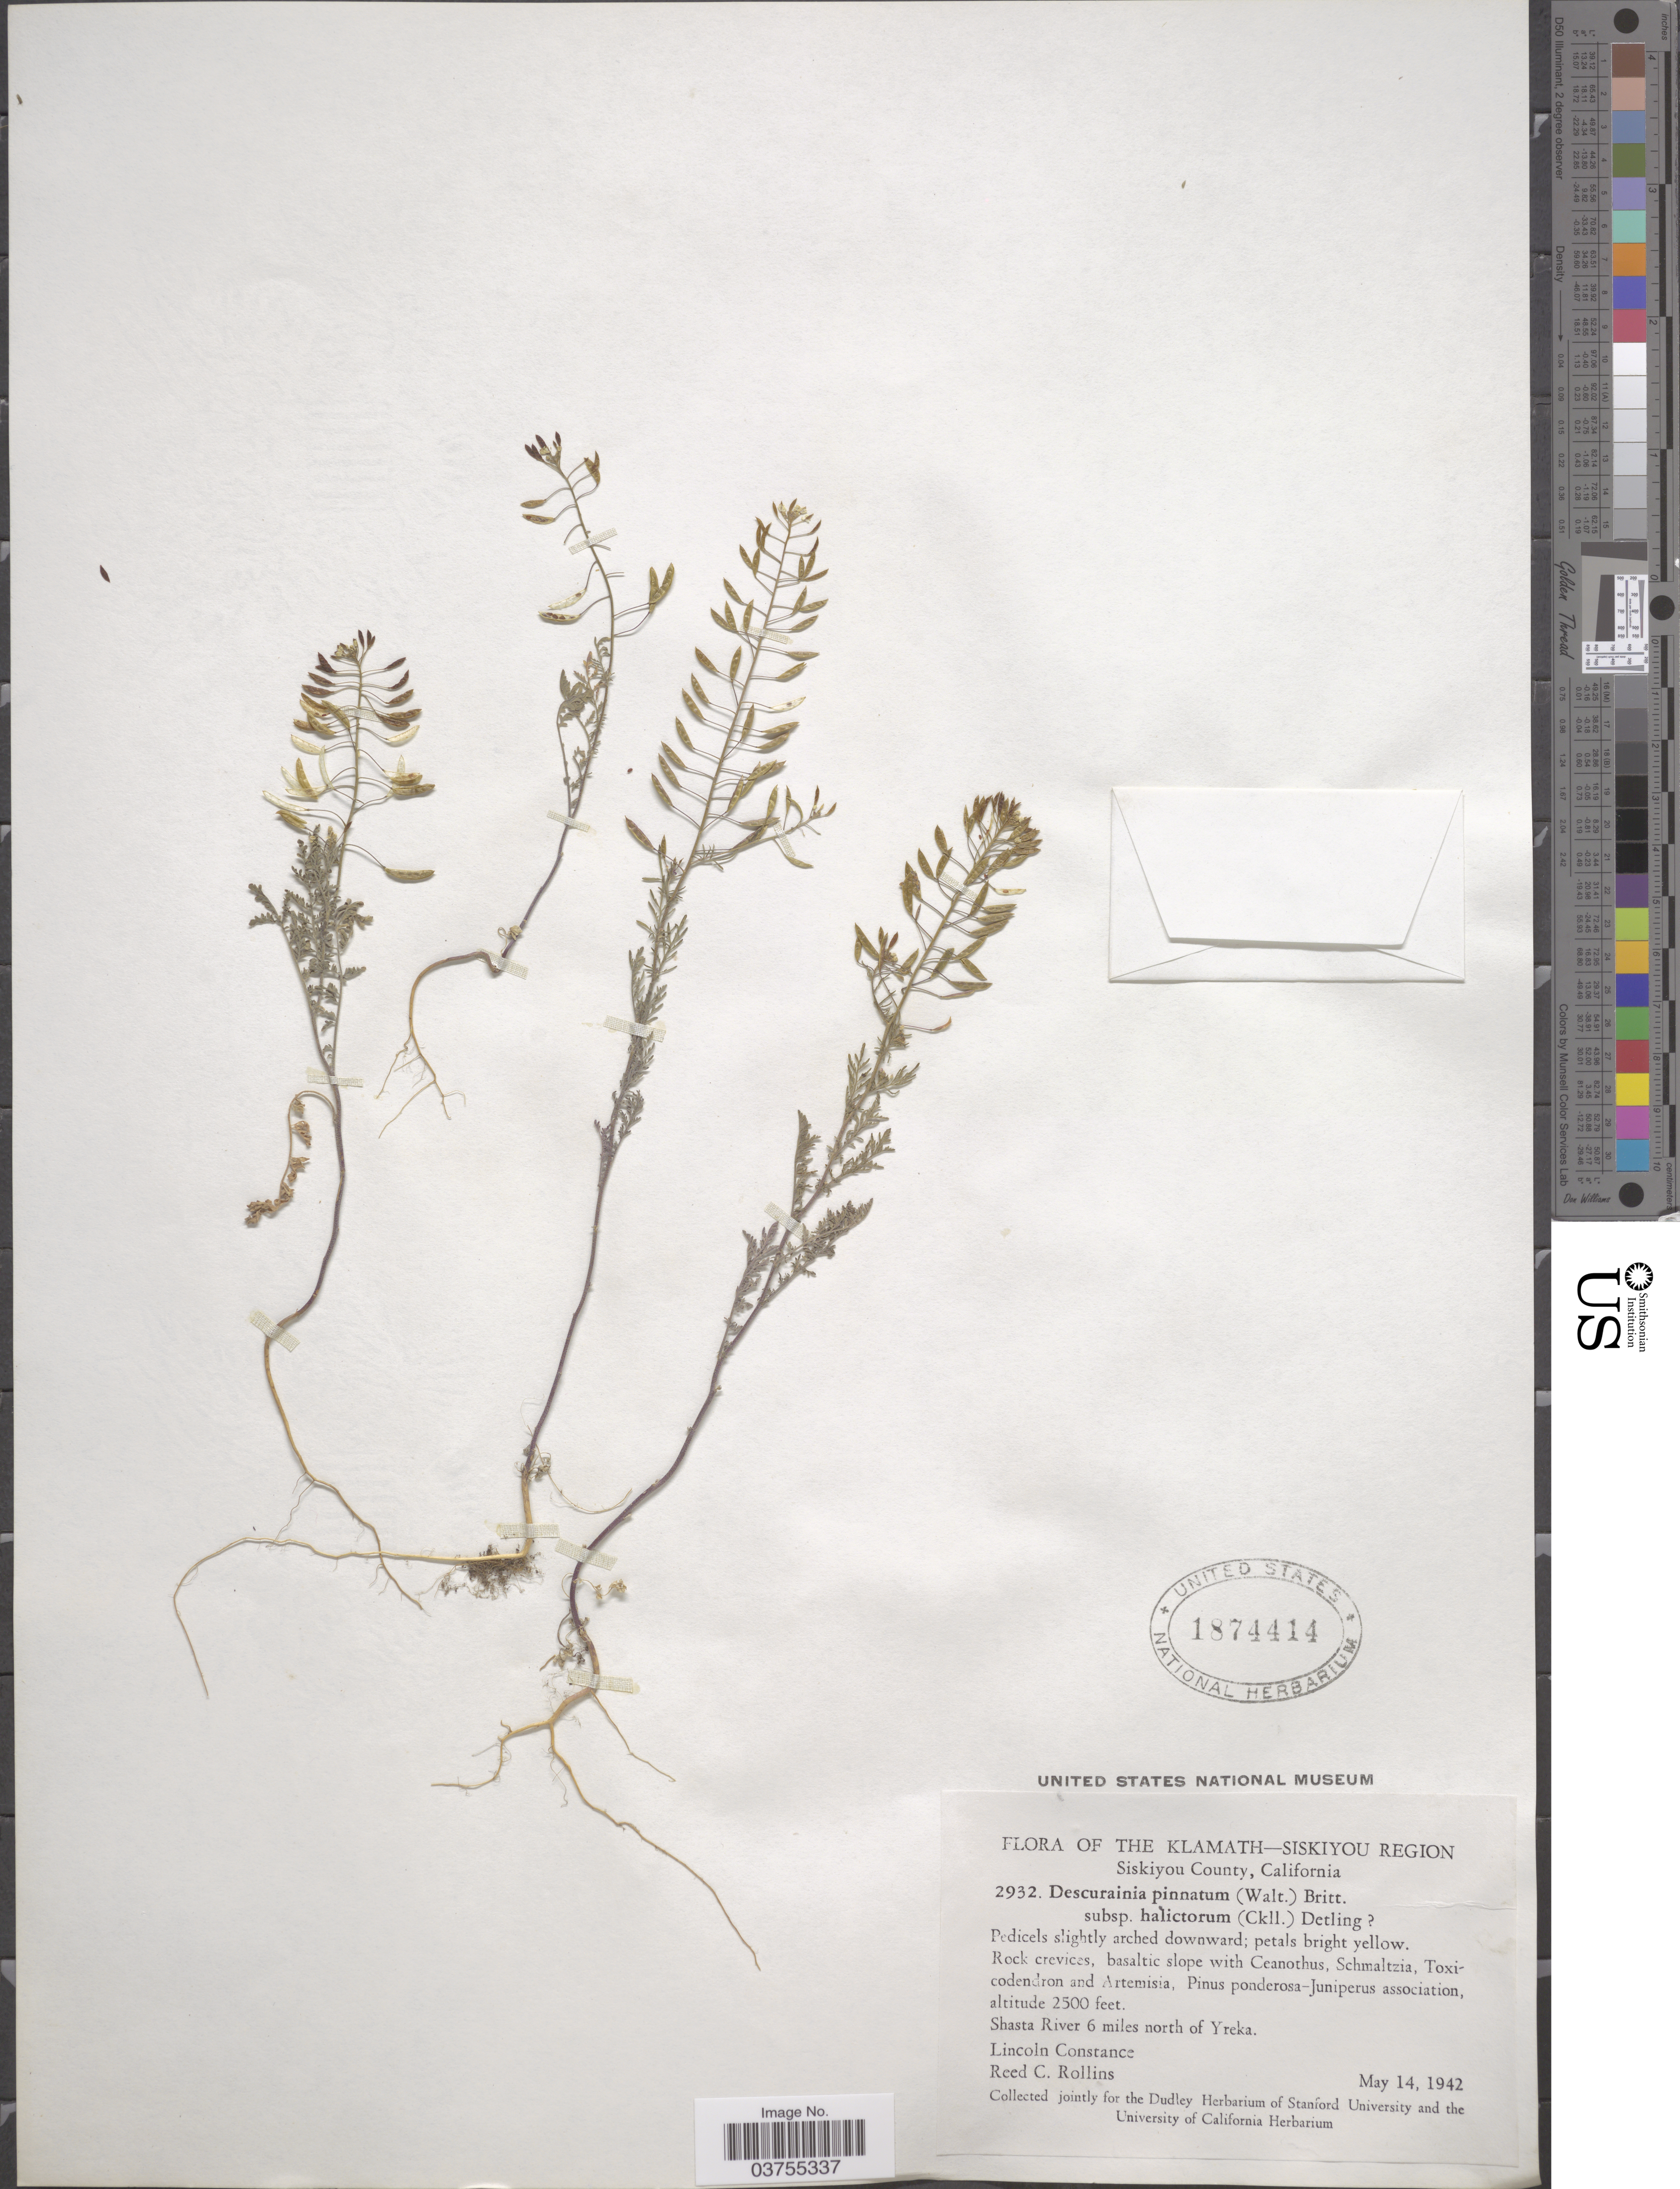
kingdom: Plantae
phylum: Tracheophyta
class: Magnoliopsida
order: Brassicales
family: Brassicaceae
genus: Descurainia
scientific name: Descurainia sp.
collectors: L. Constance & R. C. Rollins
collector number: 2932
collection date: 1942-05-14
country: United States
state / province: California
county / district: Siskiyou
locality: The Klamath - Siskiyou Region. Siskiyou County. Shasta River 6 miles north of Yreka.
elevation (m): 762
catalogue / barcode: US 1874414